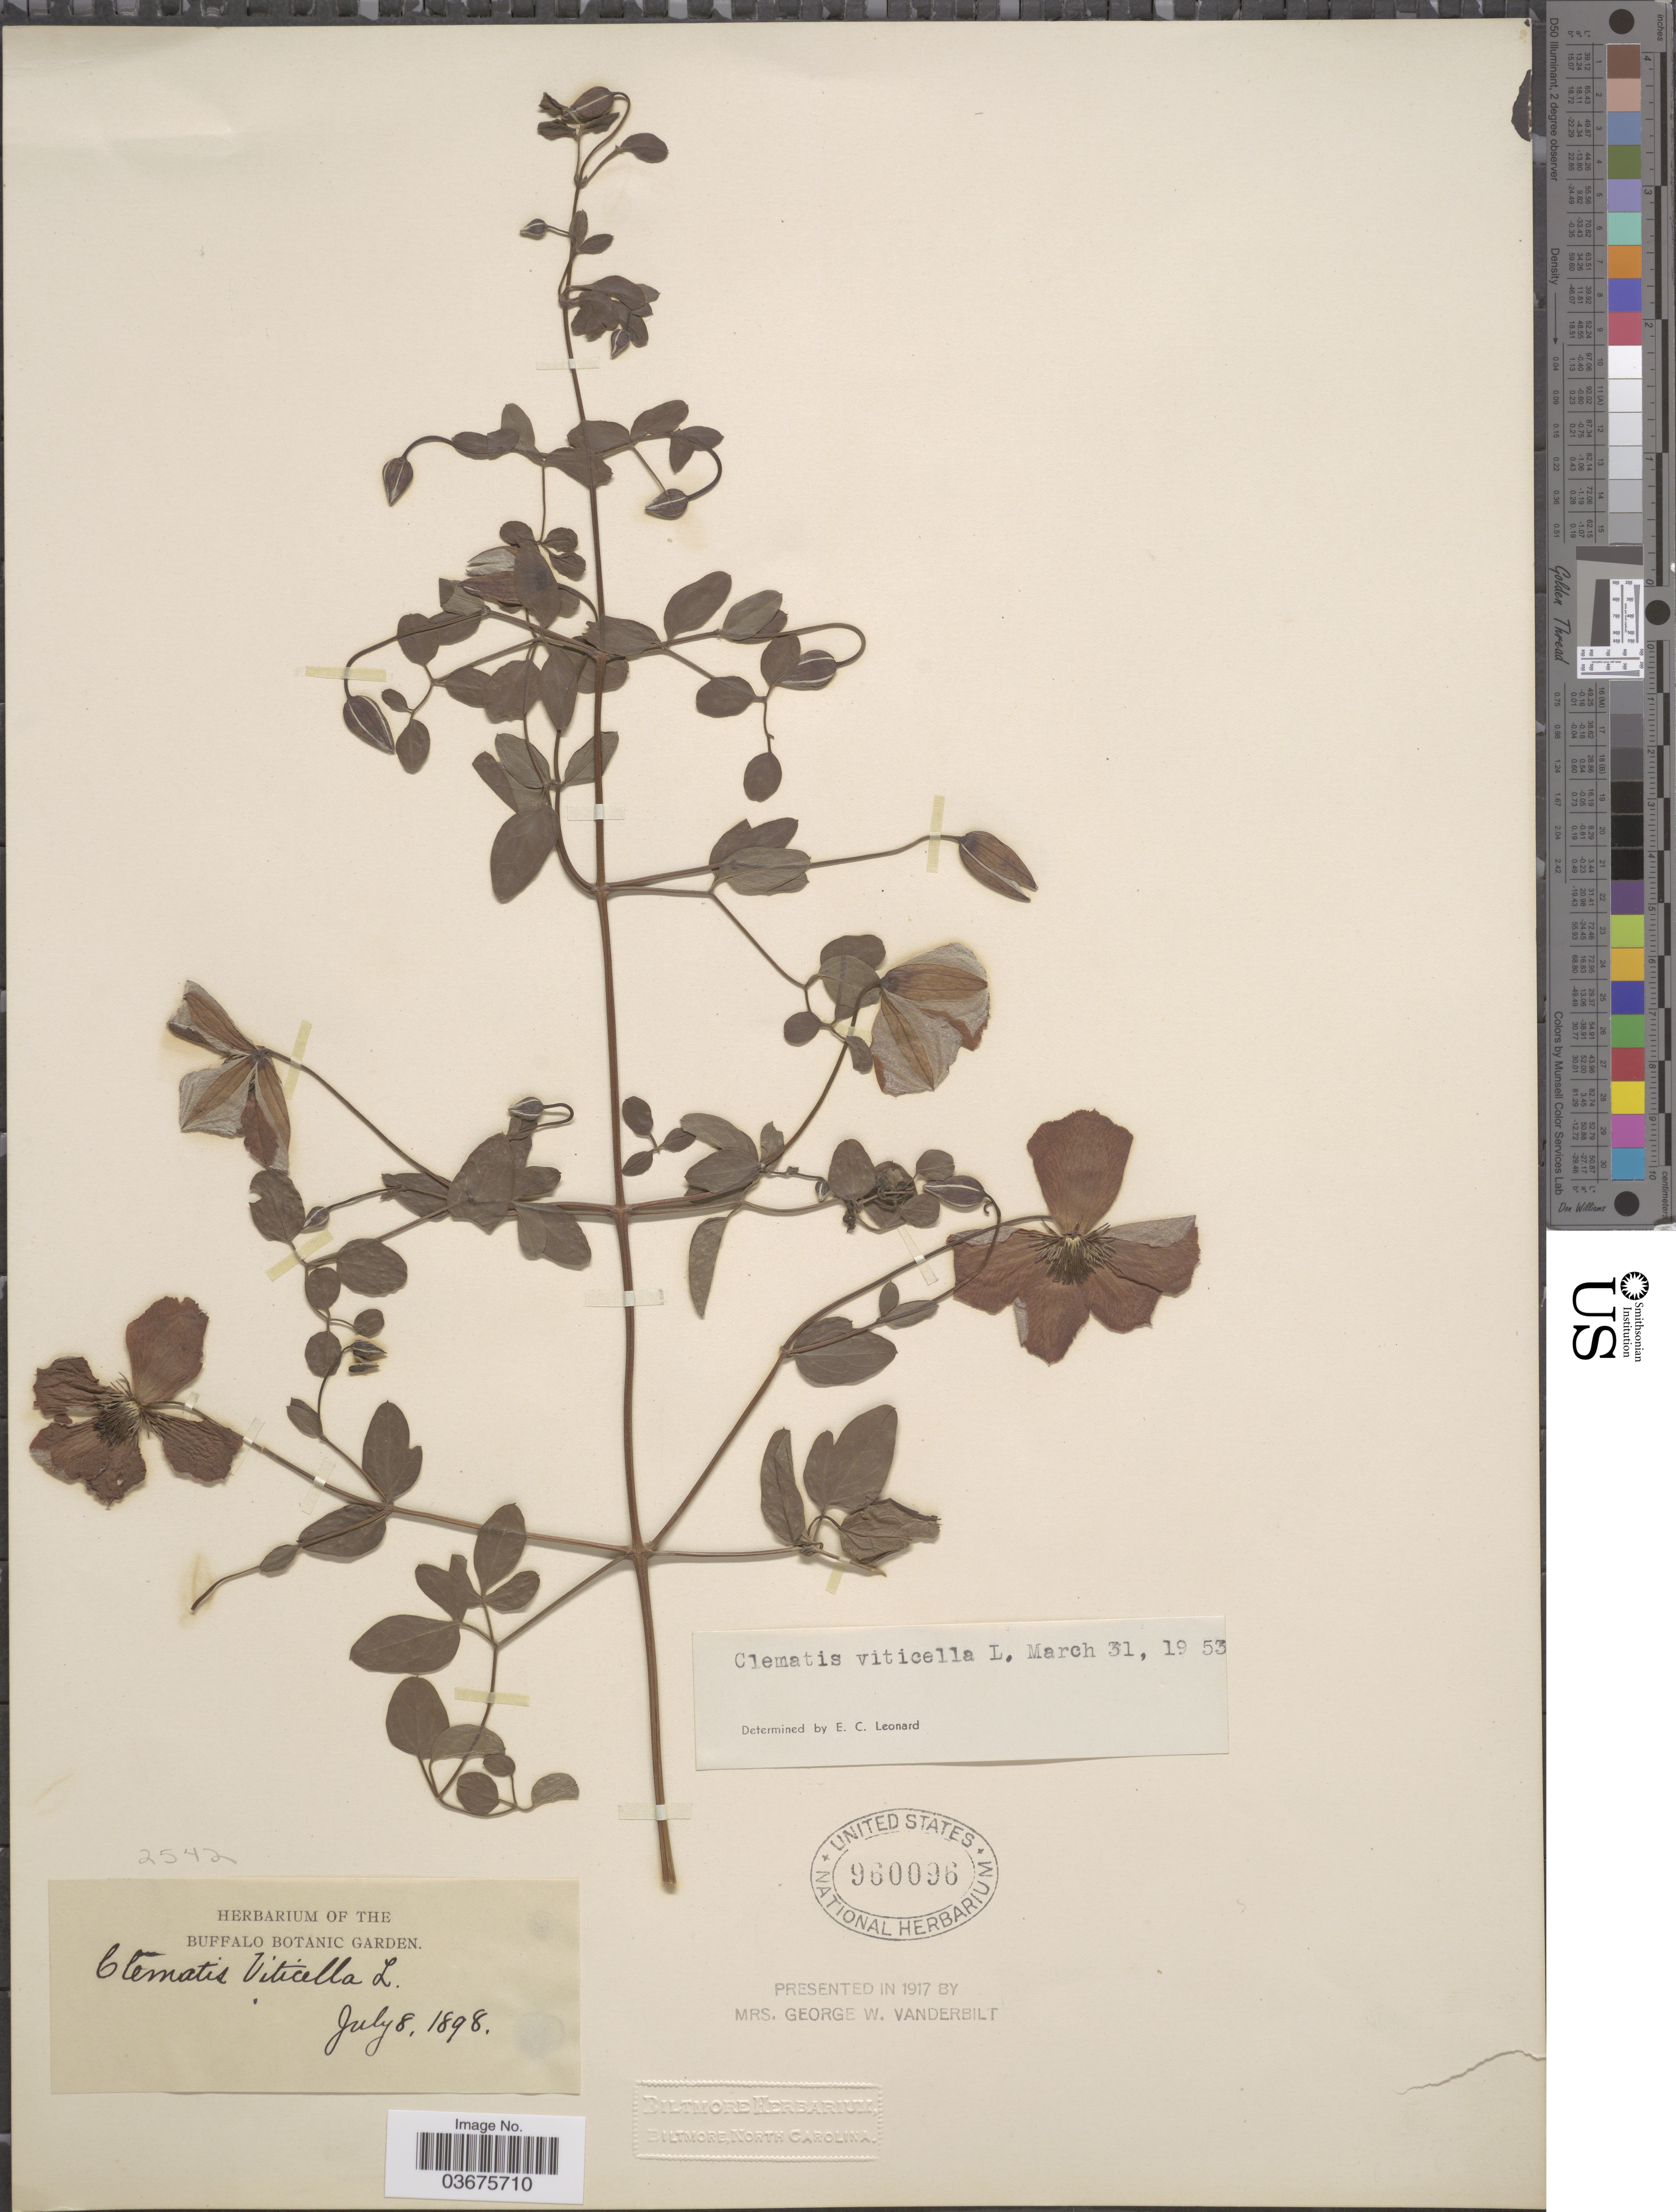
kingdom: Plantae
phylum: Tracheophyta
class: Magnoliopsida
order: Ranunculales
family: Ranunculaceae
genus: Clematis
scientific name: Clematis viticella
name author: L.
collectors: ex herb. Buffalo Botanic Garden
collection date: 1898-07-08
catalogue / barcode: US 960096